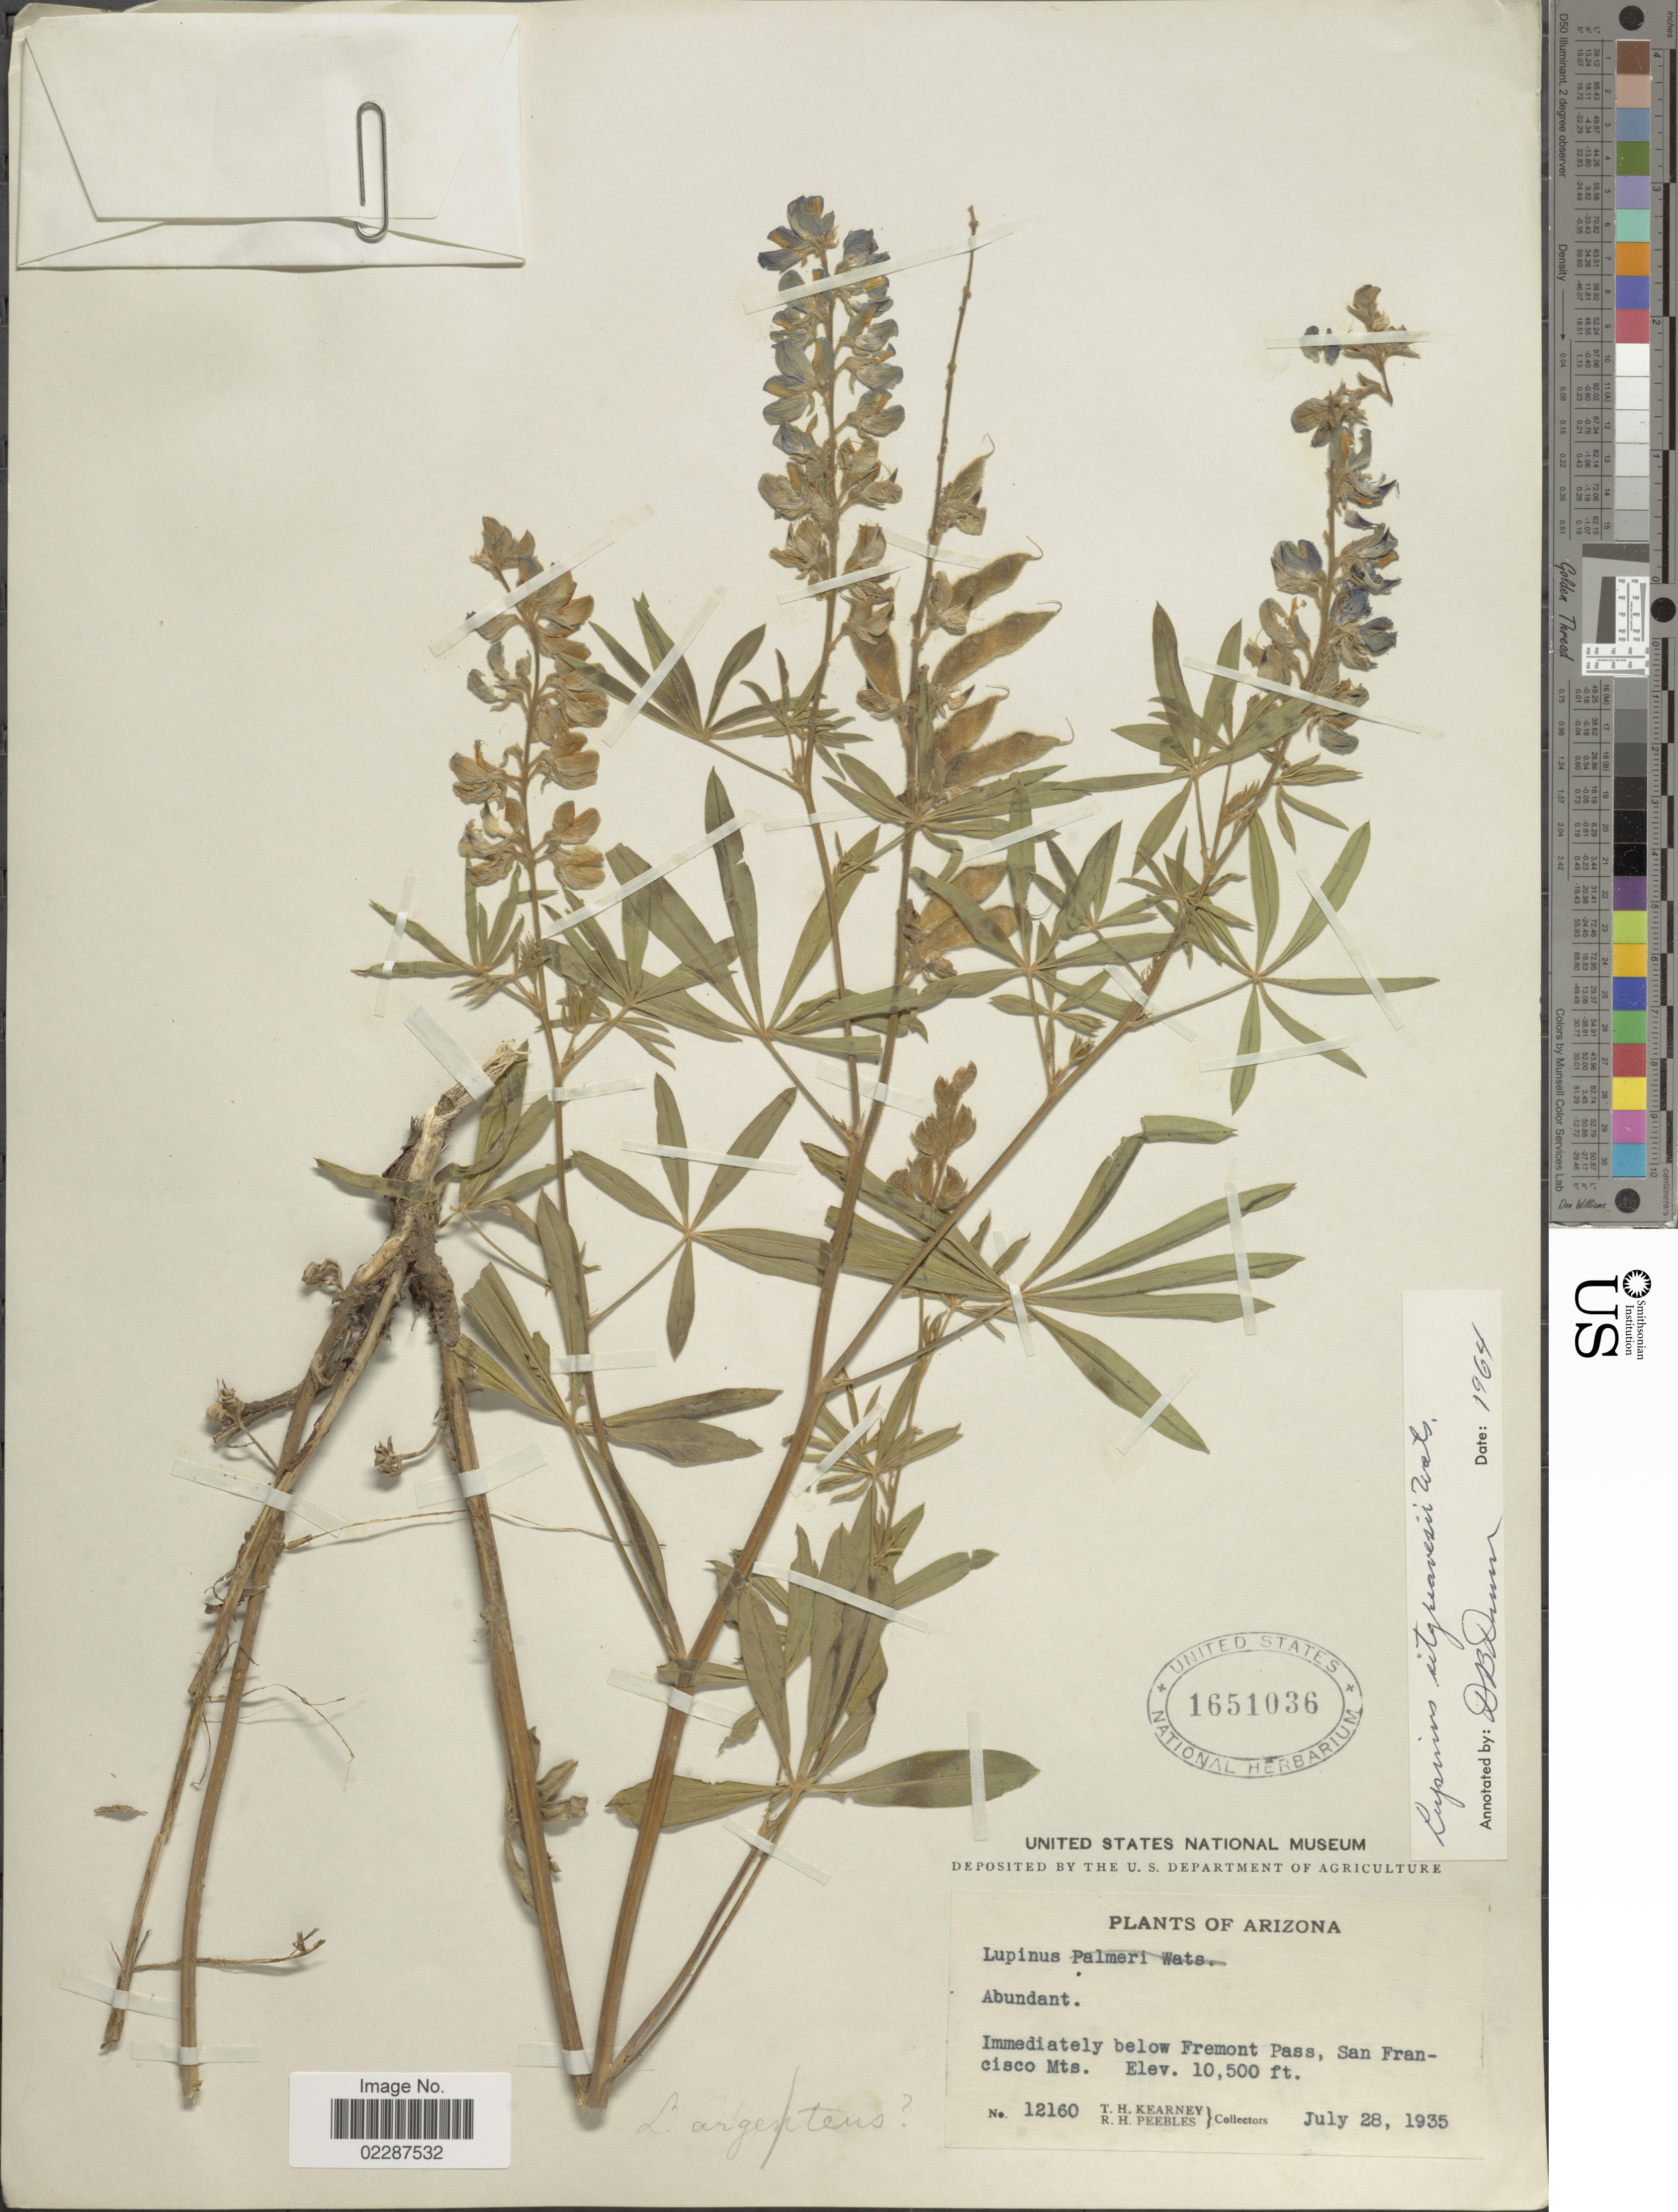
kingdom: Plantae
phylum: Tracheophyta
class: Magnoliopsida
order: Fabales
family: Fabaceae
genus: Lupinus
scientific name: Lupinus sitgreavesii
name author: S. Watson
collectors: T. H. Kearney & R. H. Peebles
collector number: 12160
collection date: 1935-07-28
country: United States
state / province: Arizona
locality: Immediately below Fremont Pass, San Francisco Mts.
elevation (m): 3200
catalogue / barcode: US 1651036